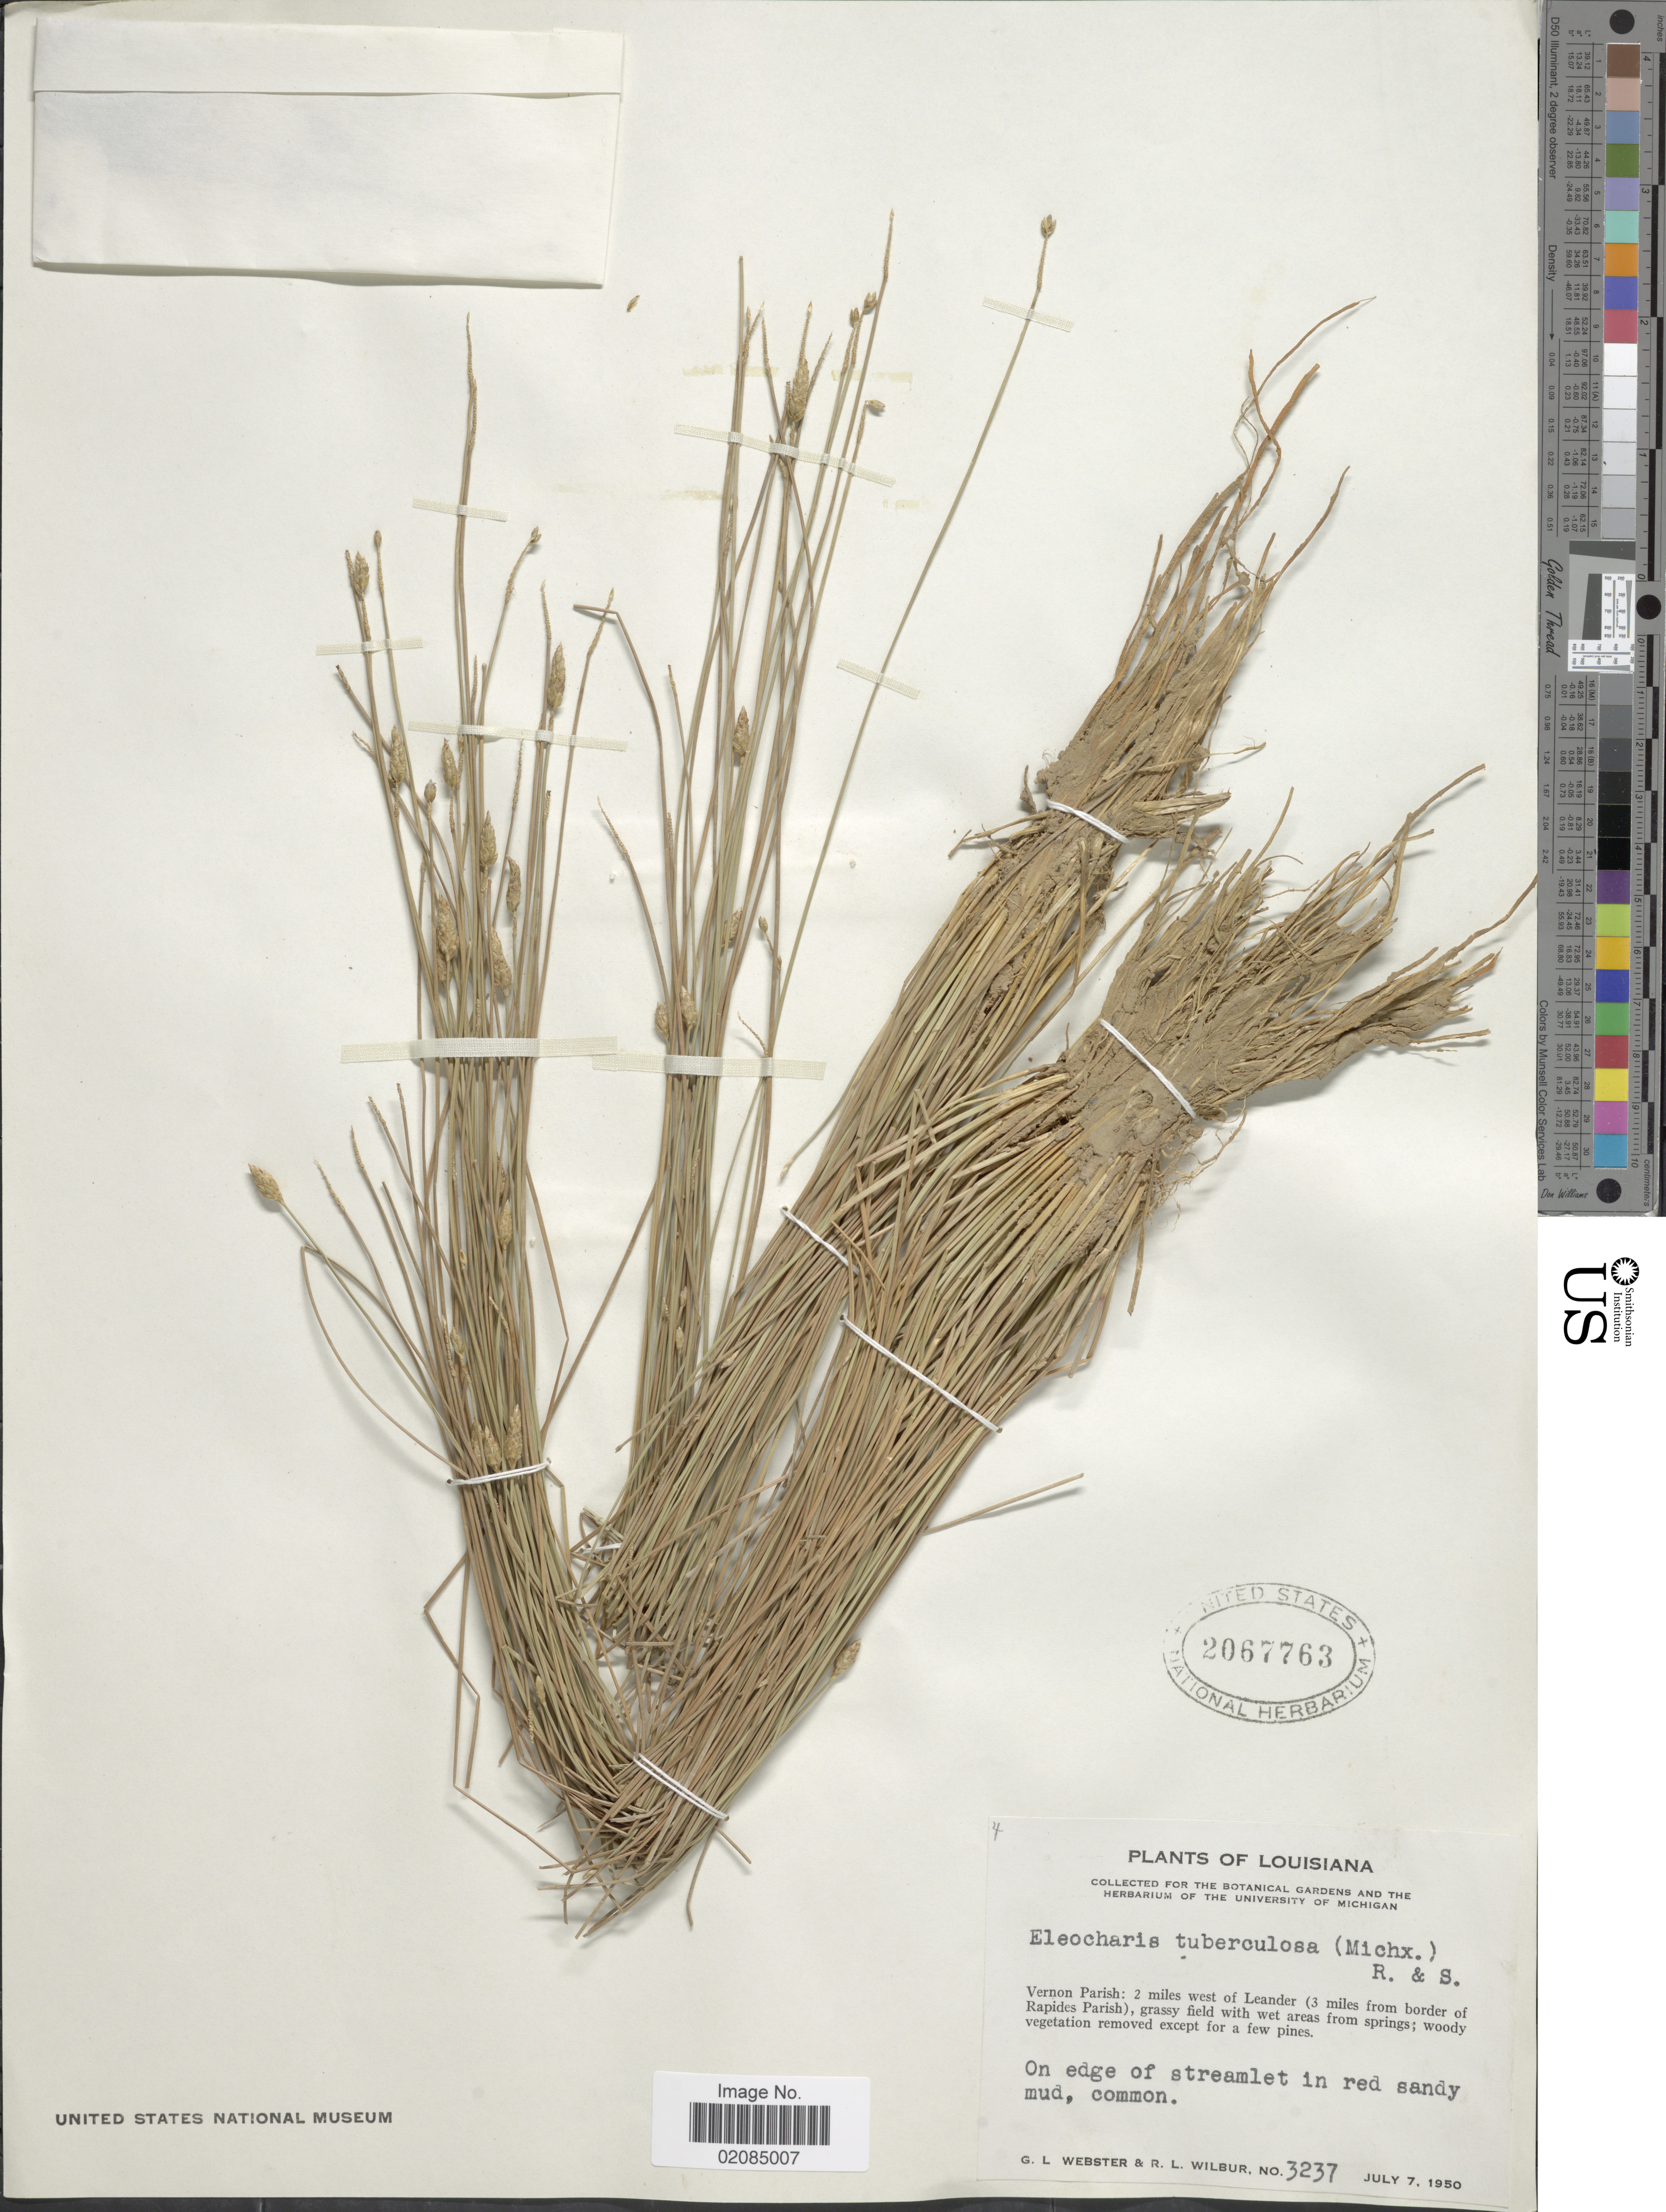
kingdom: Plantae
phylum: Tracheophyta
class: Liliopsida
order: Poales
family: Cyperaceae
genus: Eleocharis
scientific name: Eleocharis tuberculosa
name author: (Michx.) Roem. & Schult.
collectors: G. L. Webster & R. L. Wilbur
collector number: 3237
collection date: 1950-07-07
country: United States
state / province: Louisiana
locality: Vernon Parish: 2 miles west of Leander (3 miles from border of Rapids Parish), grassy field with wet areas from springs, on edge of streamlet in red sandy mud.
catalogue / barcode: US 2067763